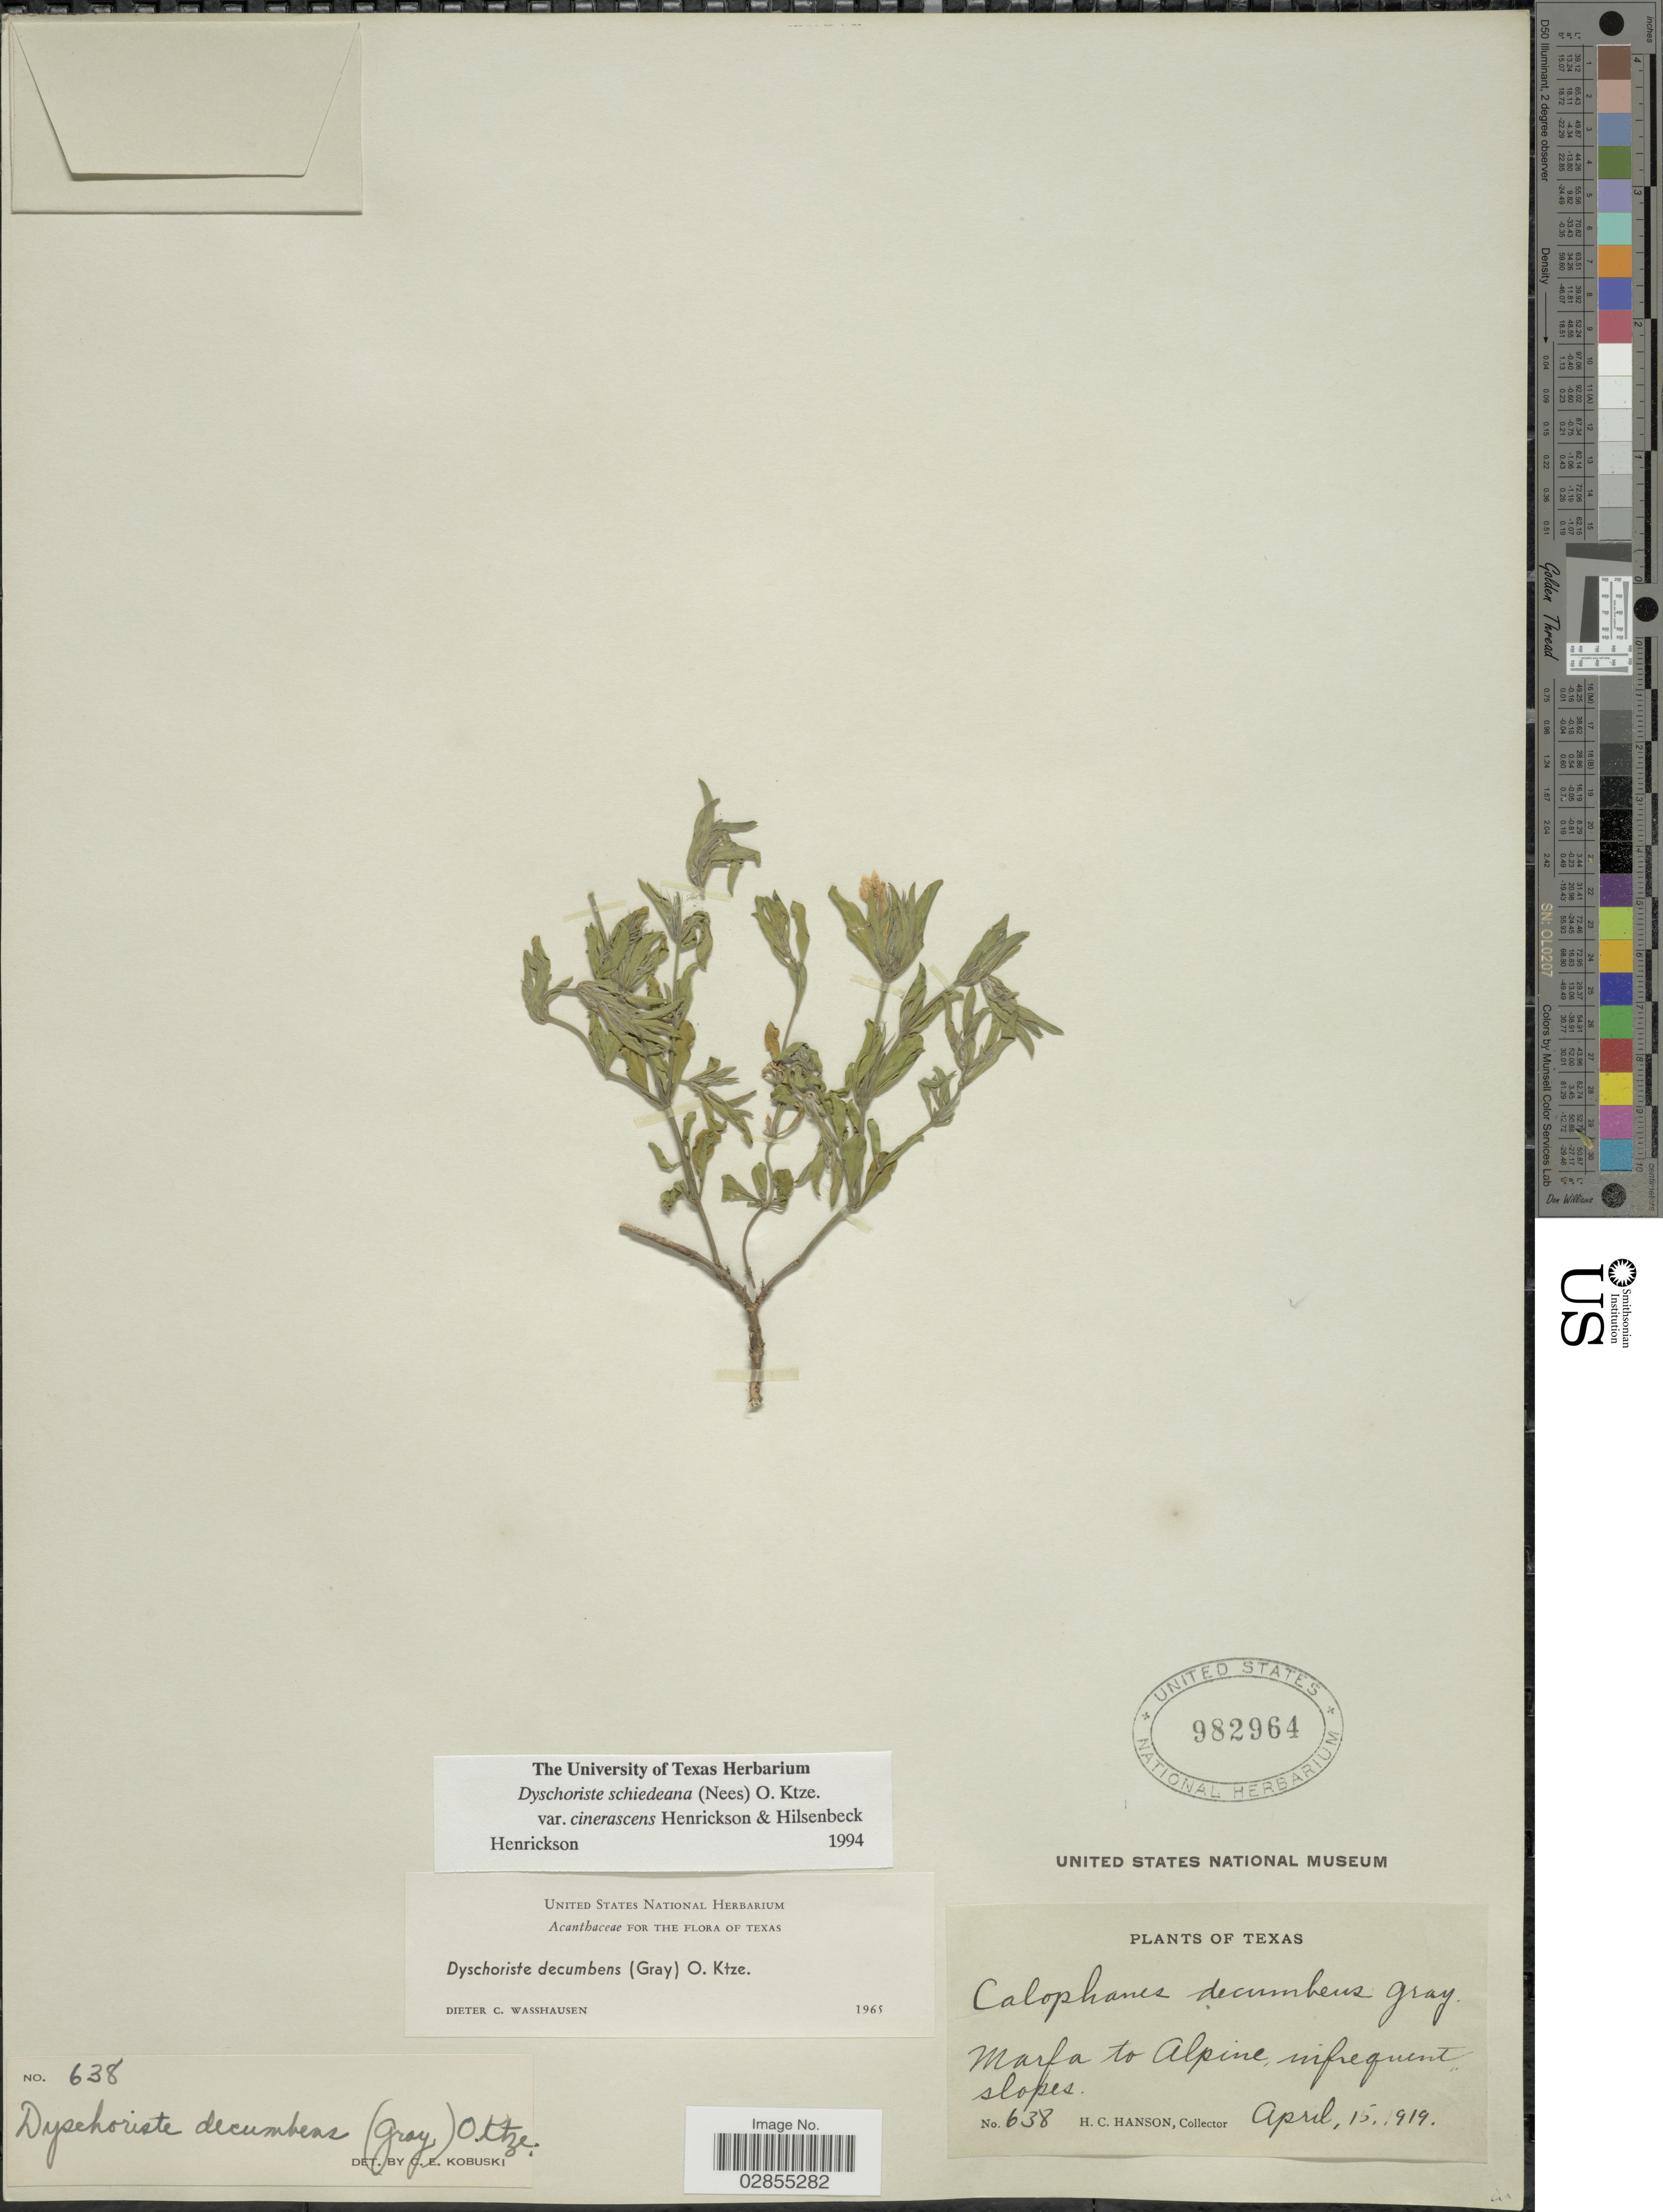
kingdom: Plantae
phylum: Tracheophyta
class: Magnoliopsida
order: Lamiales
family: Acanthaceae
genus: Dyschoriste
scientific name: Dyschoriste schiedeana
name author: (Nees) Kuntze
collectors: H. Hanson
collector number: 638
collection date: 1919-04-15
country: United States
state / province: Texas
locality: Marfa to Alpine.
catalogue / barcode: US 982964